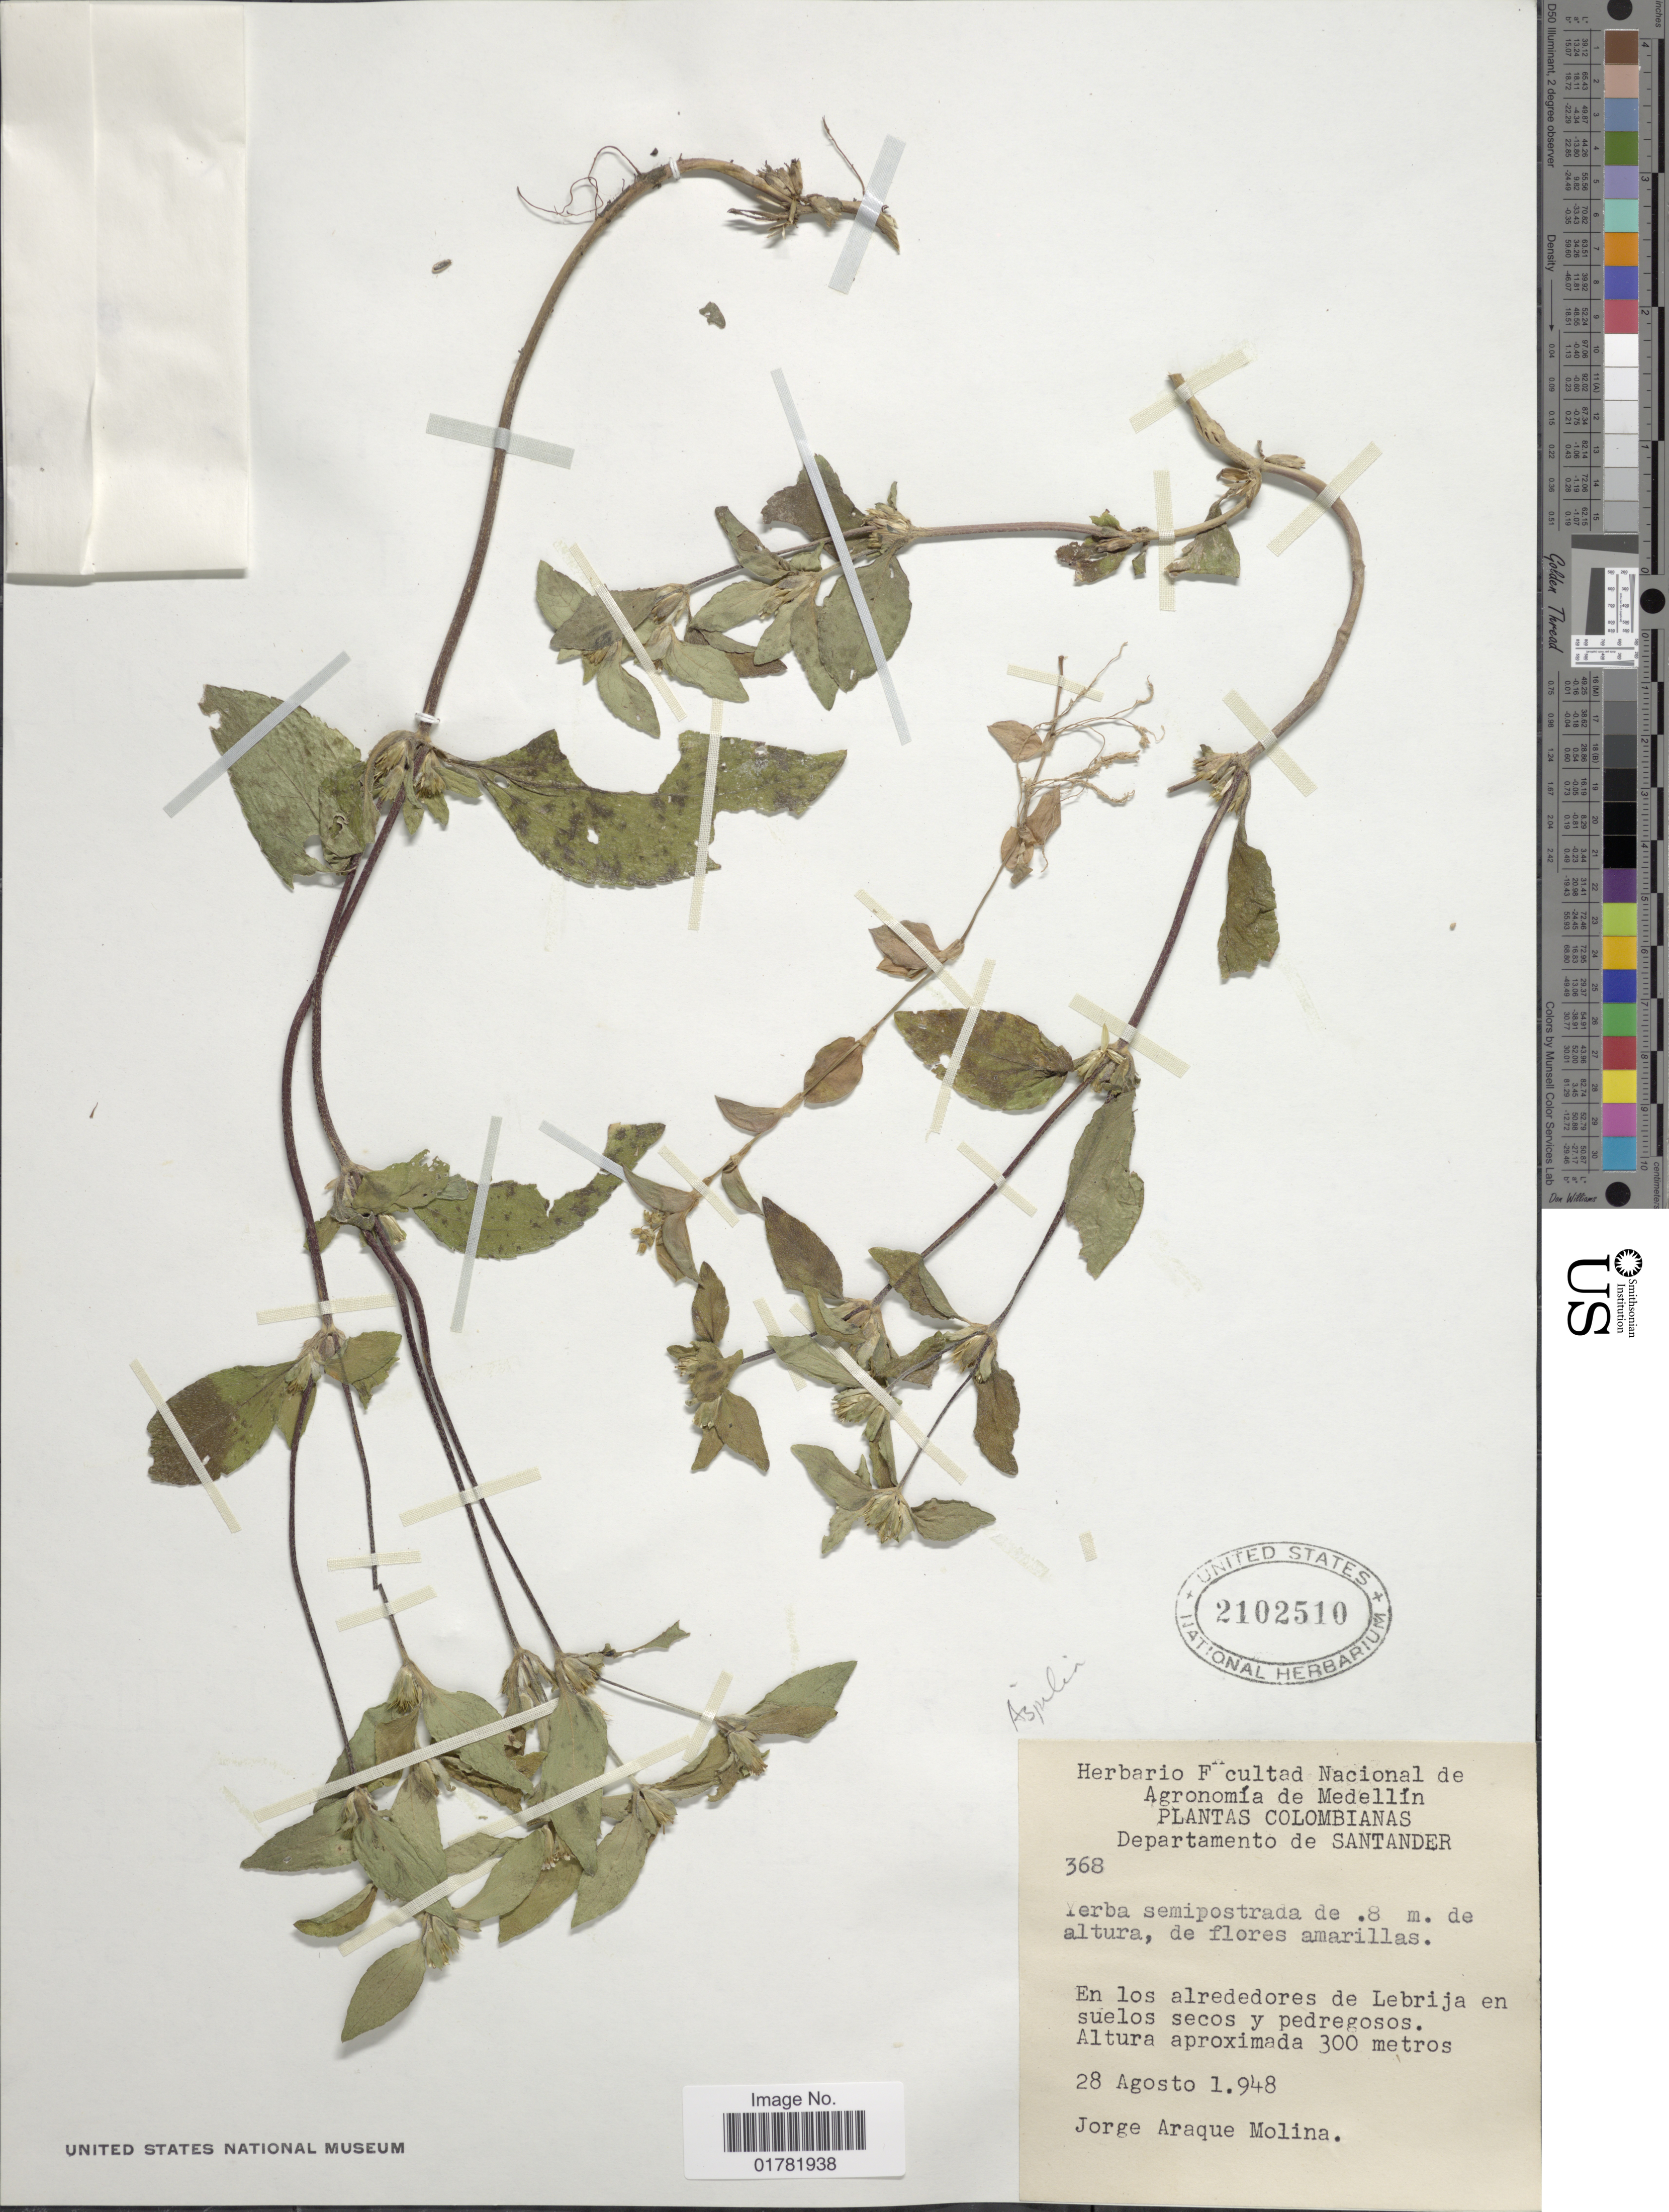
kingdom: Plantae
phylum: Tracheophyta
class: Magnoliopsida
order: Asterales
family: Asteraceae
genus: Synedrella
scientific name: Synedrella nodiflora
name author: (L.) Gaertn.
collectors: J. Araque Molina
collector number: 368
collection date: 1948-08-28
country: Colombia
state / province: Santander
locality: Departamento de Santander, En los alrededores de Lebrija en suelos secos y pedregosos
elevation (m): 300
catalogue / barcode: US 2102510